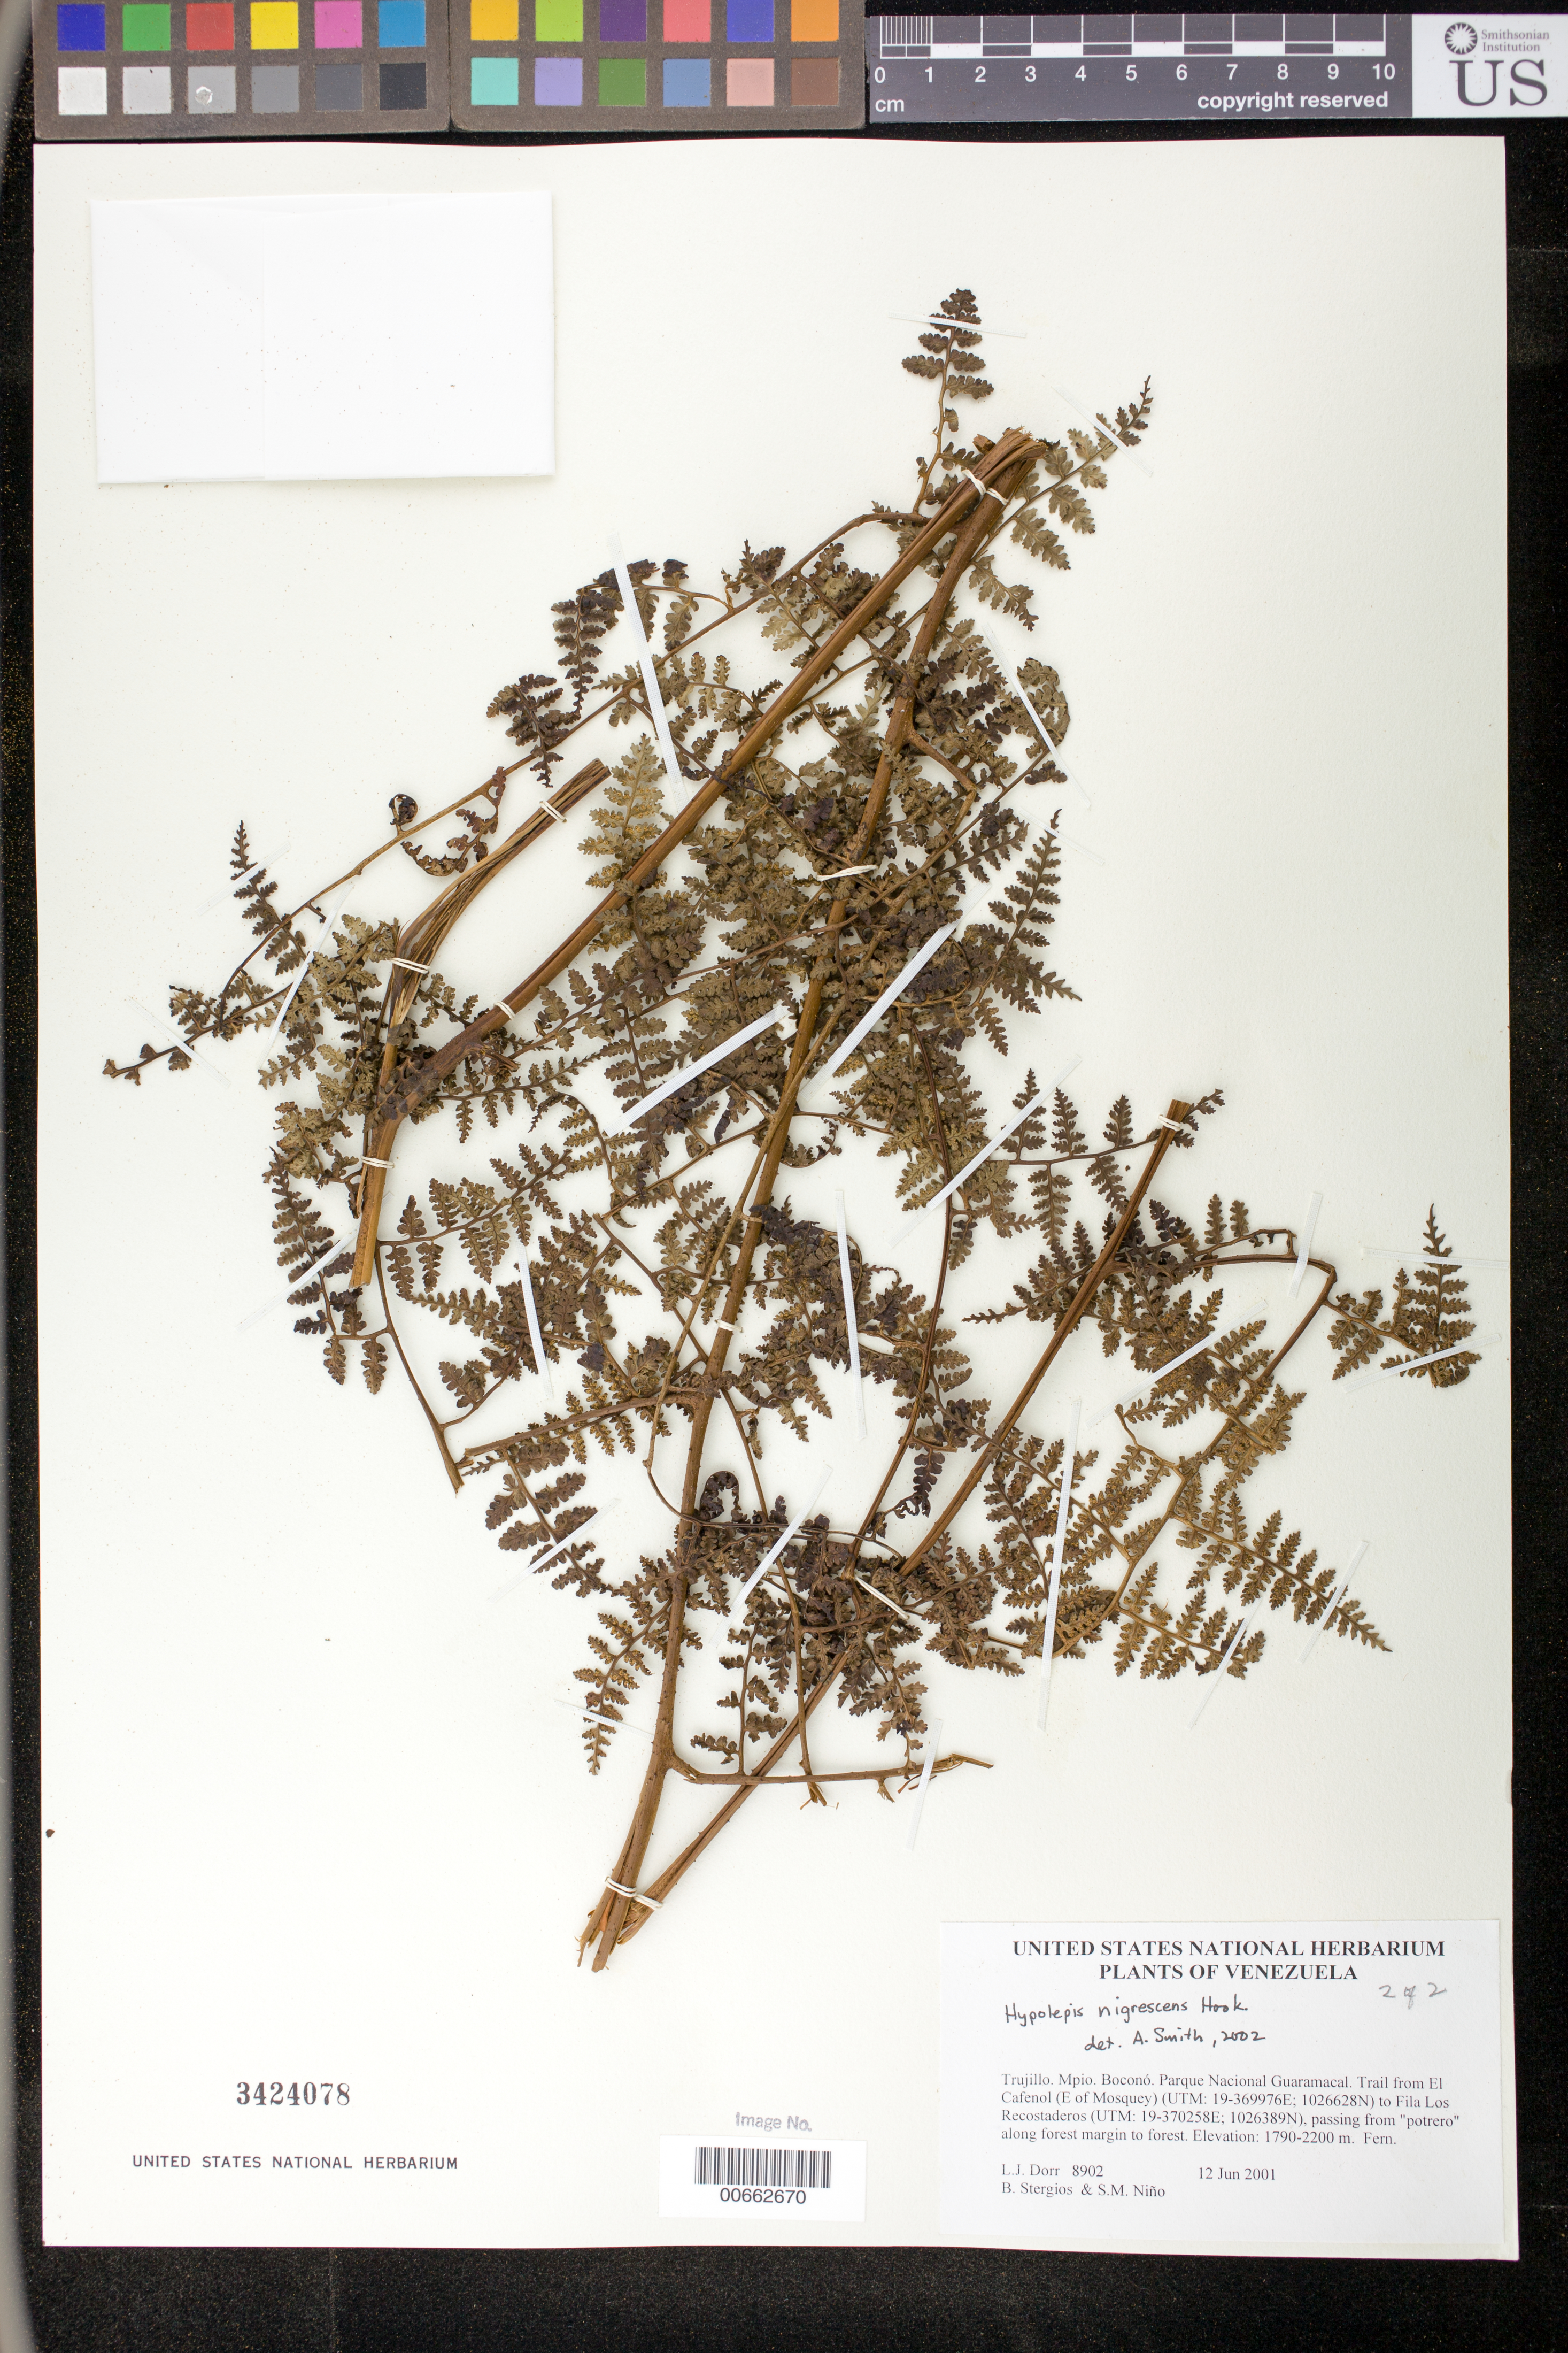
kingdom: Plantae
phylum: Tracheophyta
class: Polypodiopsida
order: Polypodiales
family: Dennstaedtiaceae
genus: Hypolepis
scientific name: Hypolepis nigrescens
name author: Hook.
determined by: Smith, Alan R., (UC)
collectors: L. J. Dorr, B. G. Stergios & S. M. Niño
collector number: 8902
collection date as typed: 12 Jun 2001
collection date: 2001-06-12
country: Venezuela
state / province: Trujillo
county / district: Boconó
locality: Parque Nacional Guaramacal. Trail from El Cafenol (E of Mosquey) to Fila Los Recostaderos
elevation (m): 1790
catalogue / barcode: US 3424078